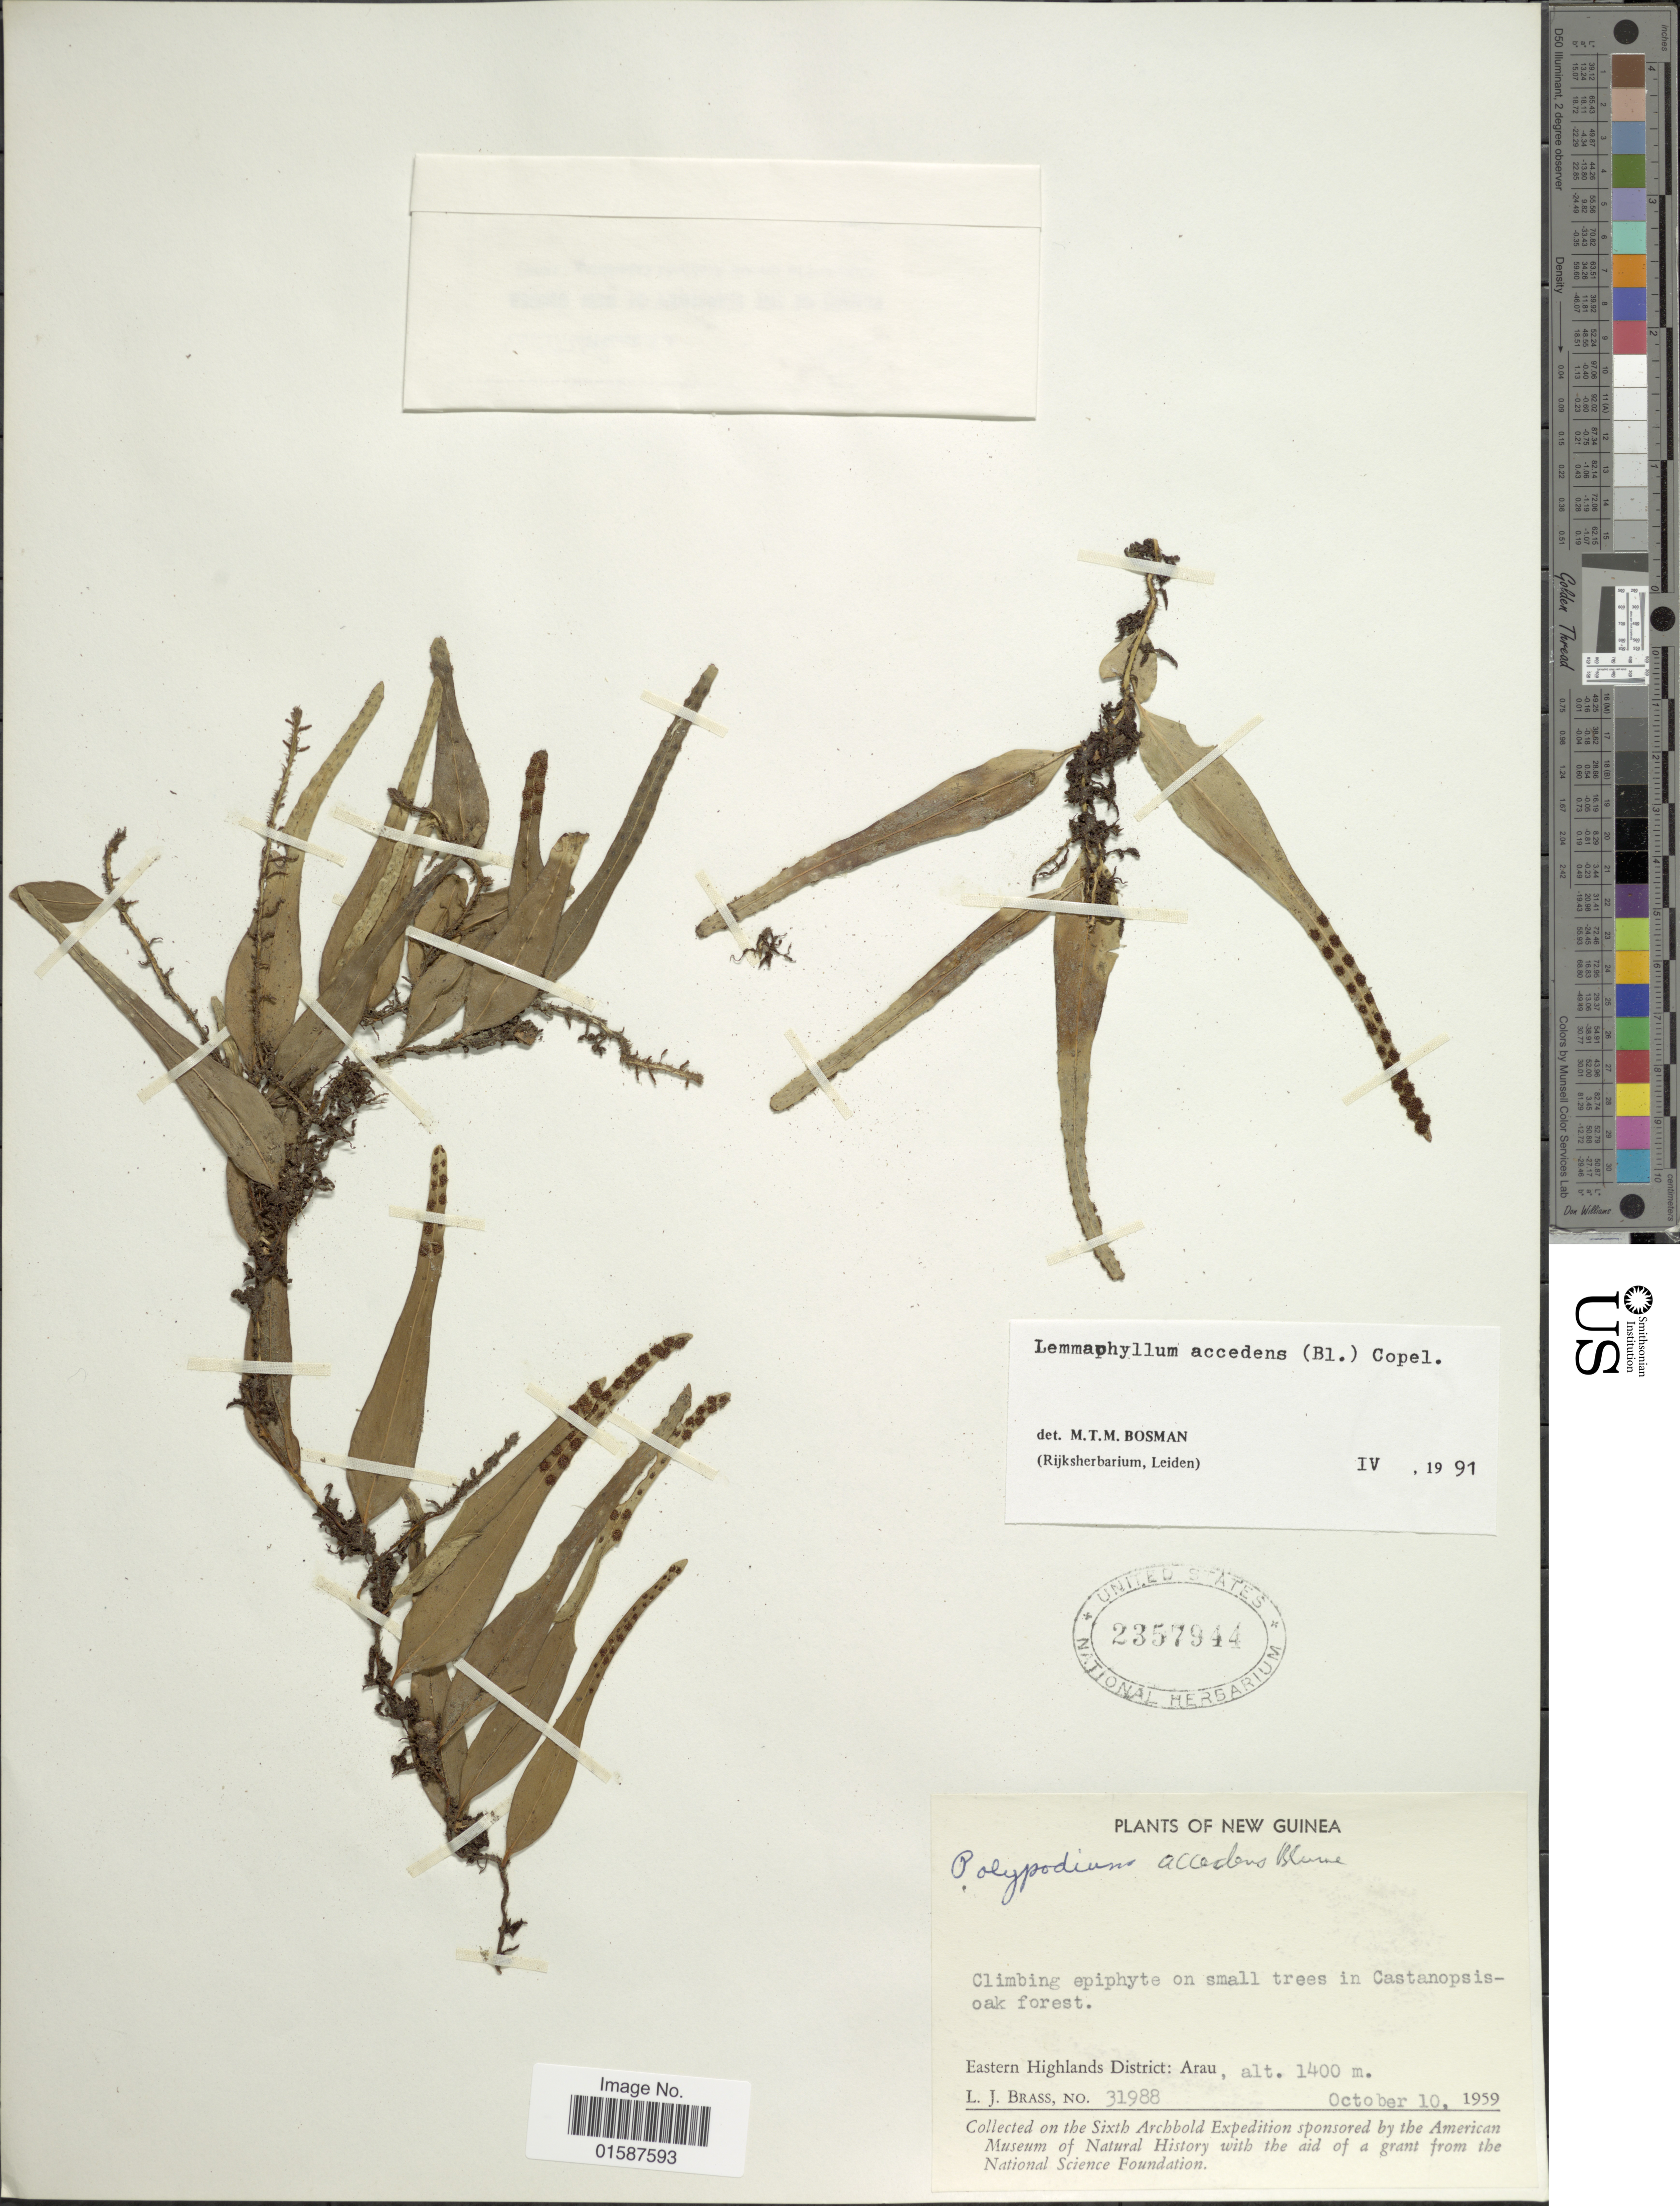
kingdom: Plantae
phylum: Tracheophyta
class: Polypodiopsida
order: Polypodiales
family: Polypodiaceae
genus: Lemmaphyllum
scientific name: Lemmaphyllum accedens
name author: (Blume) Donk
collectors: L. J. Brass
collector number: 31988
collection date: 1959-10-10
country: Papua New Guinea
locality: New Guinea, Eastern Highlands District: Arau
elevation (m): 1400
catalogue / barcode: US 2357944